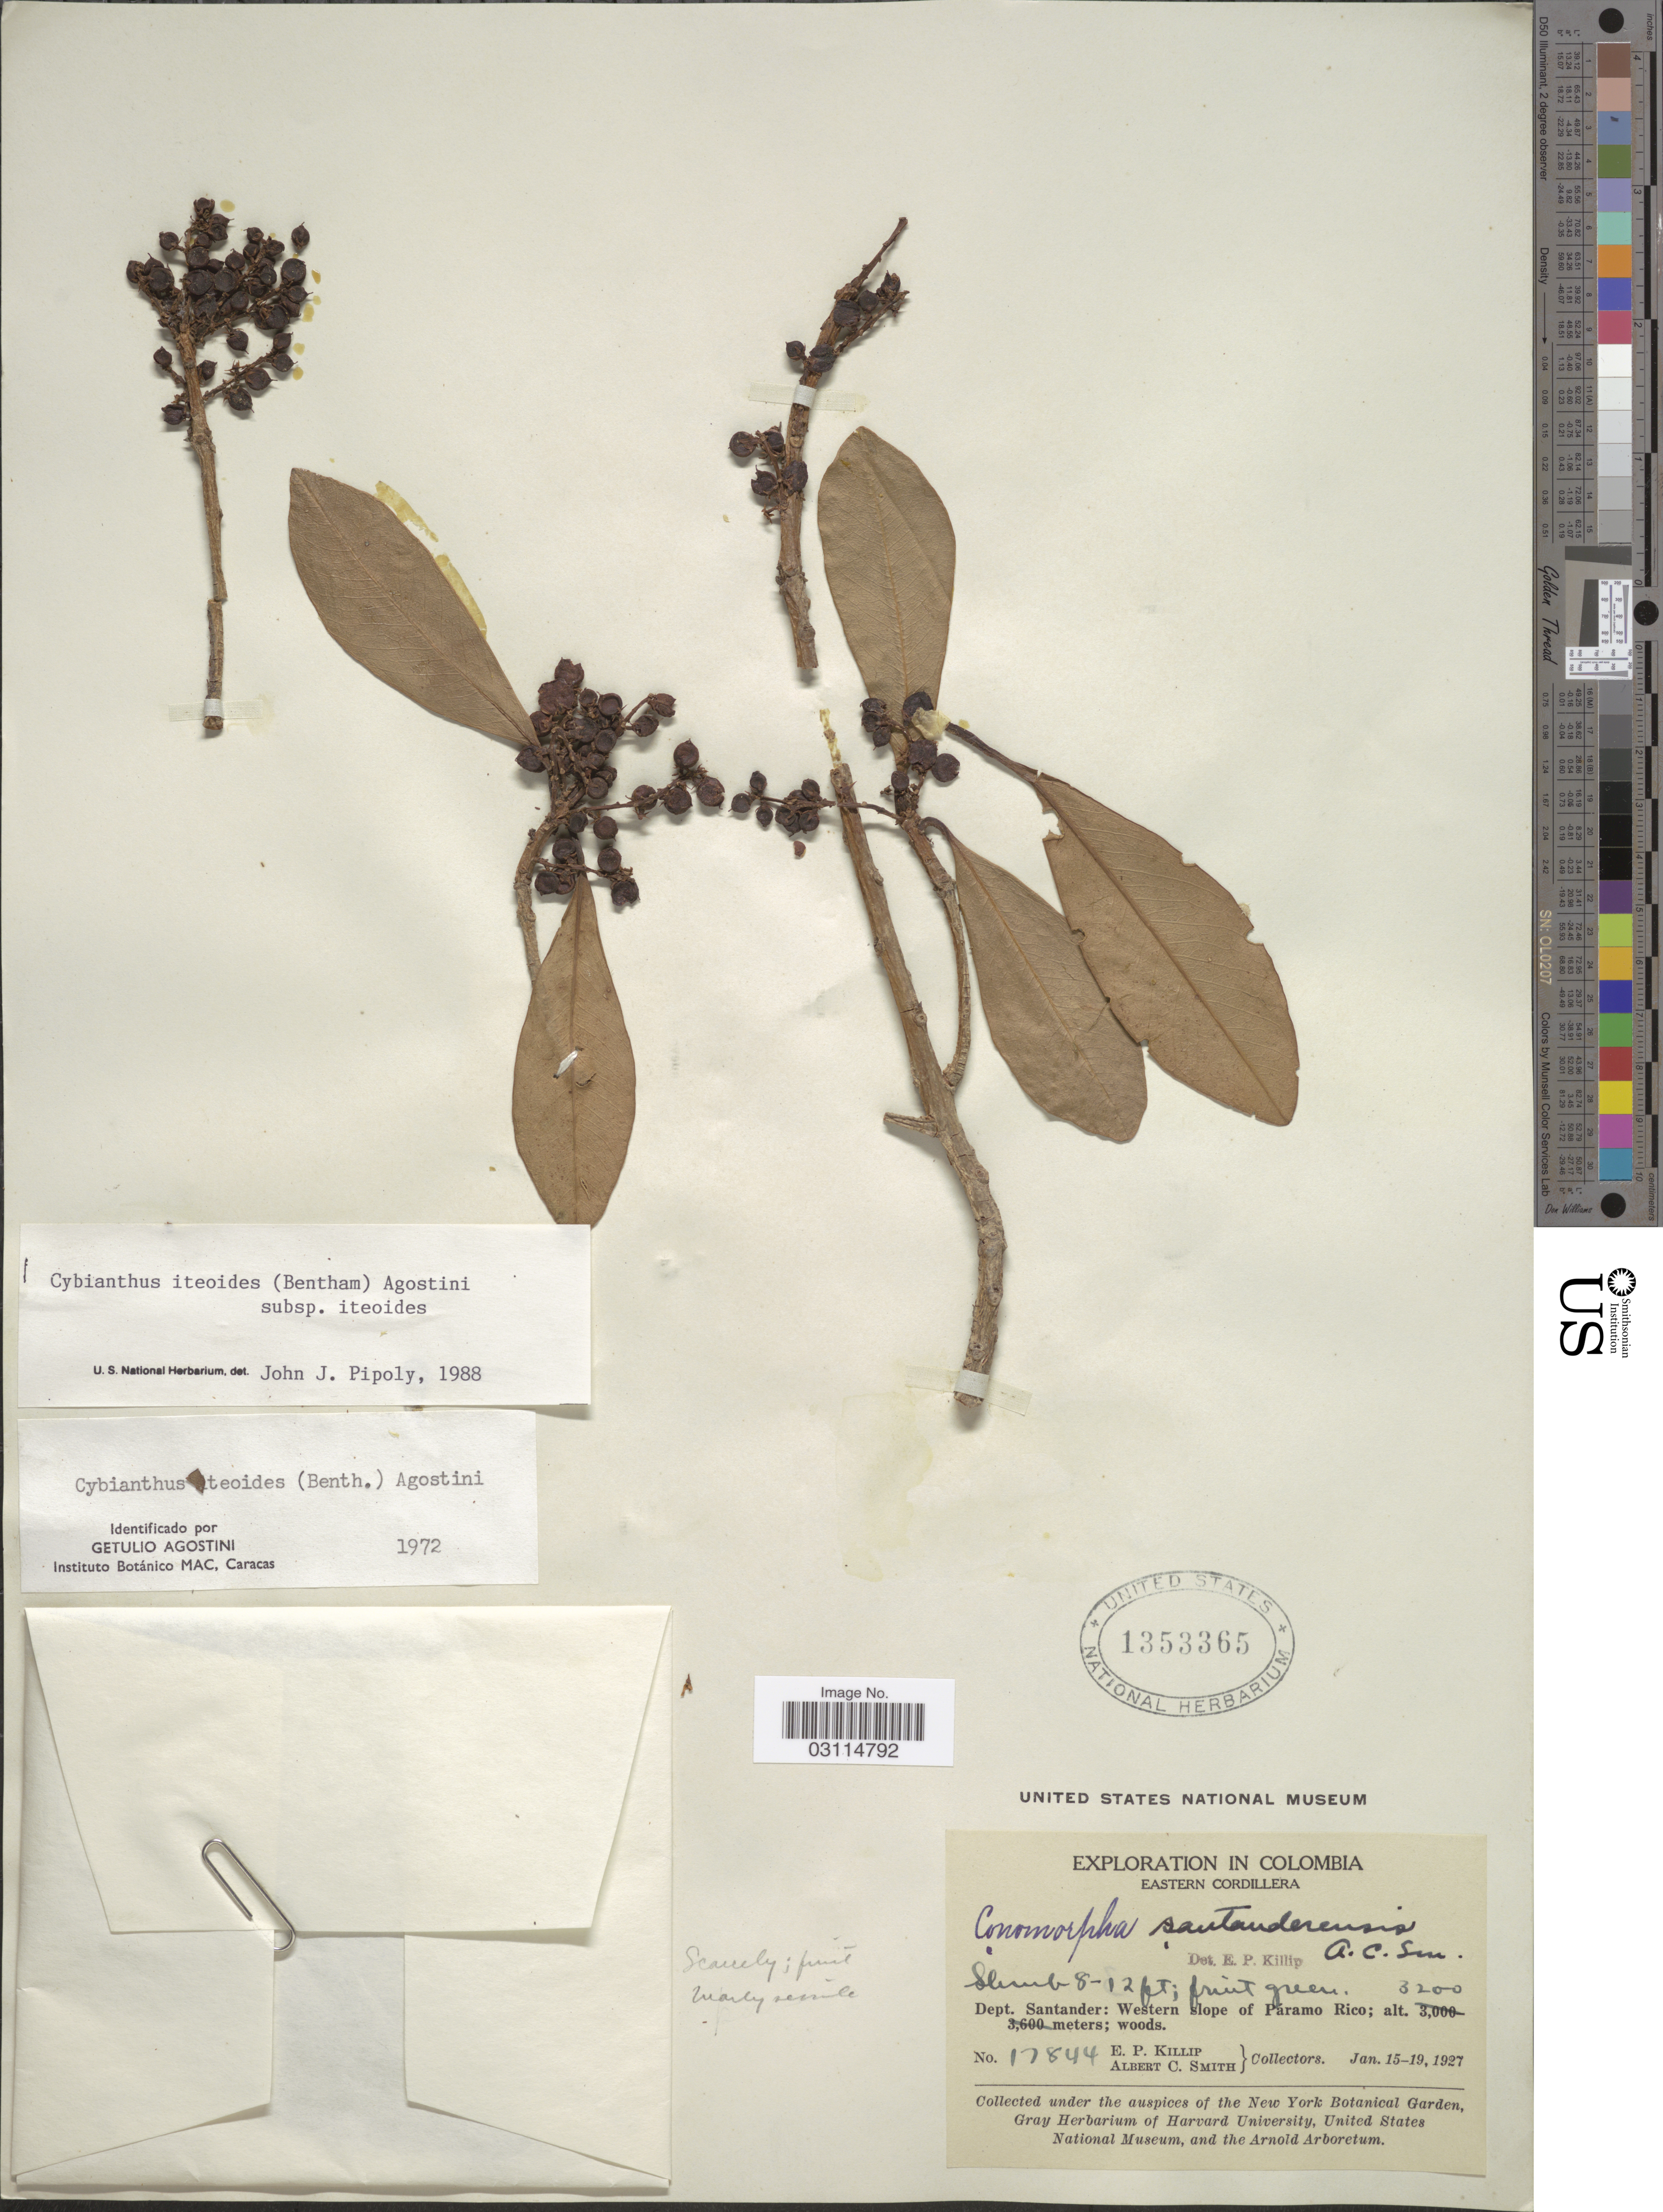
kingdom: Plantae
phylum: Tracheophyta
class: Magnoliopsida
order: Ericales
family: Primulaceae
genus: Cybianthus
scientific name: Cybianthus iteoides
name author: (Benth.) G. Agostini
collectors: E. P. Killip & A. C. Smith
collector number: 17844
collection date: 1927-01-15/1927-01-19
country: Colombia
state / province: Santander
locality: Eastern Cordillera. Dept. Santander: Western slope of Páramo Rico.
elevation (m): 3200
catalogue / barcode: US 1353365